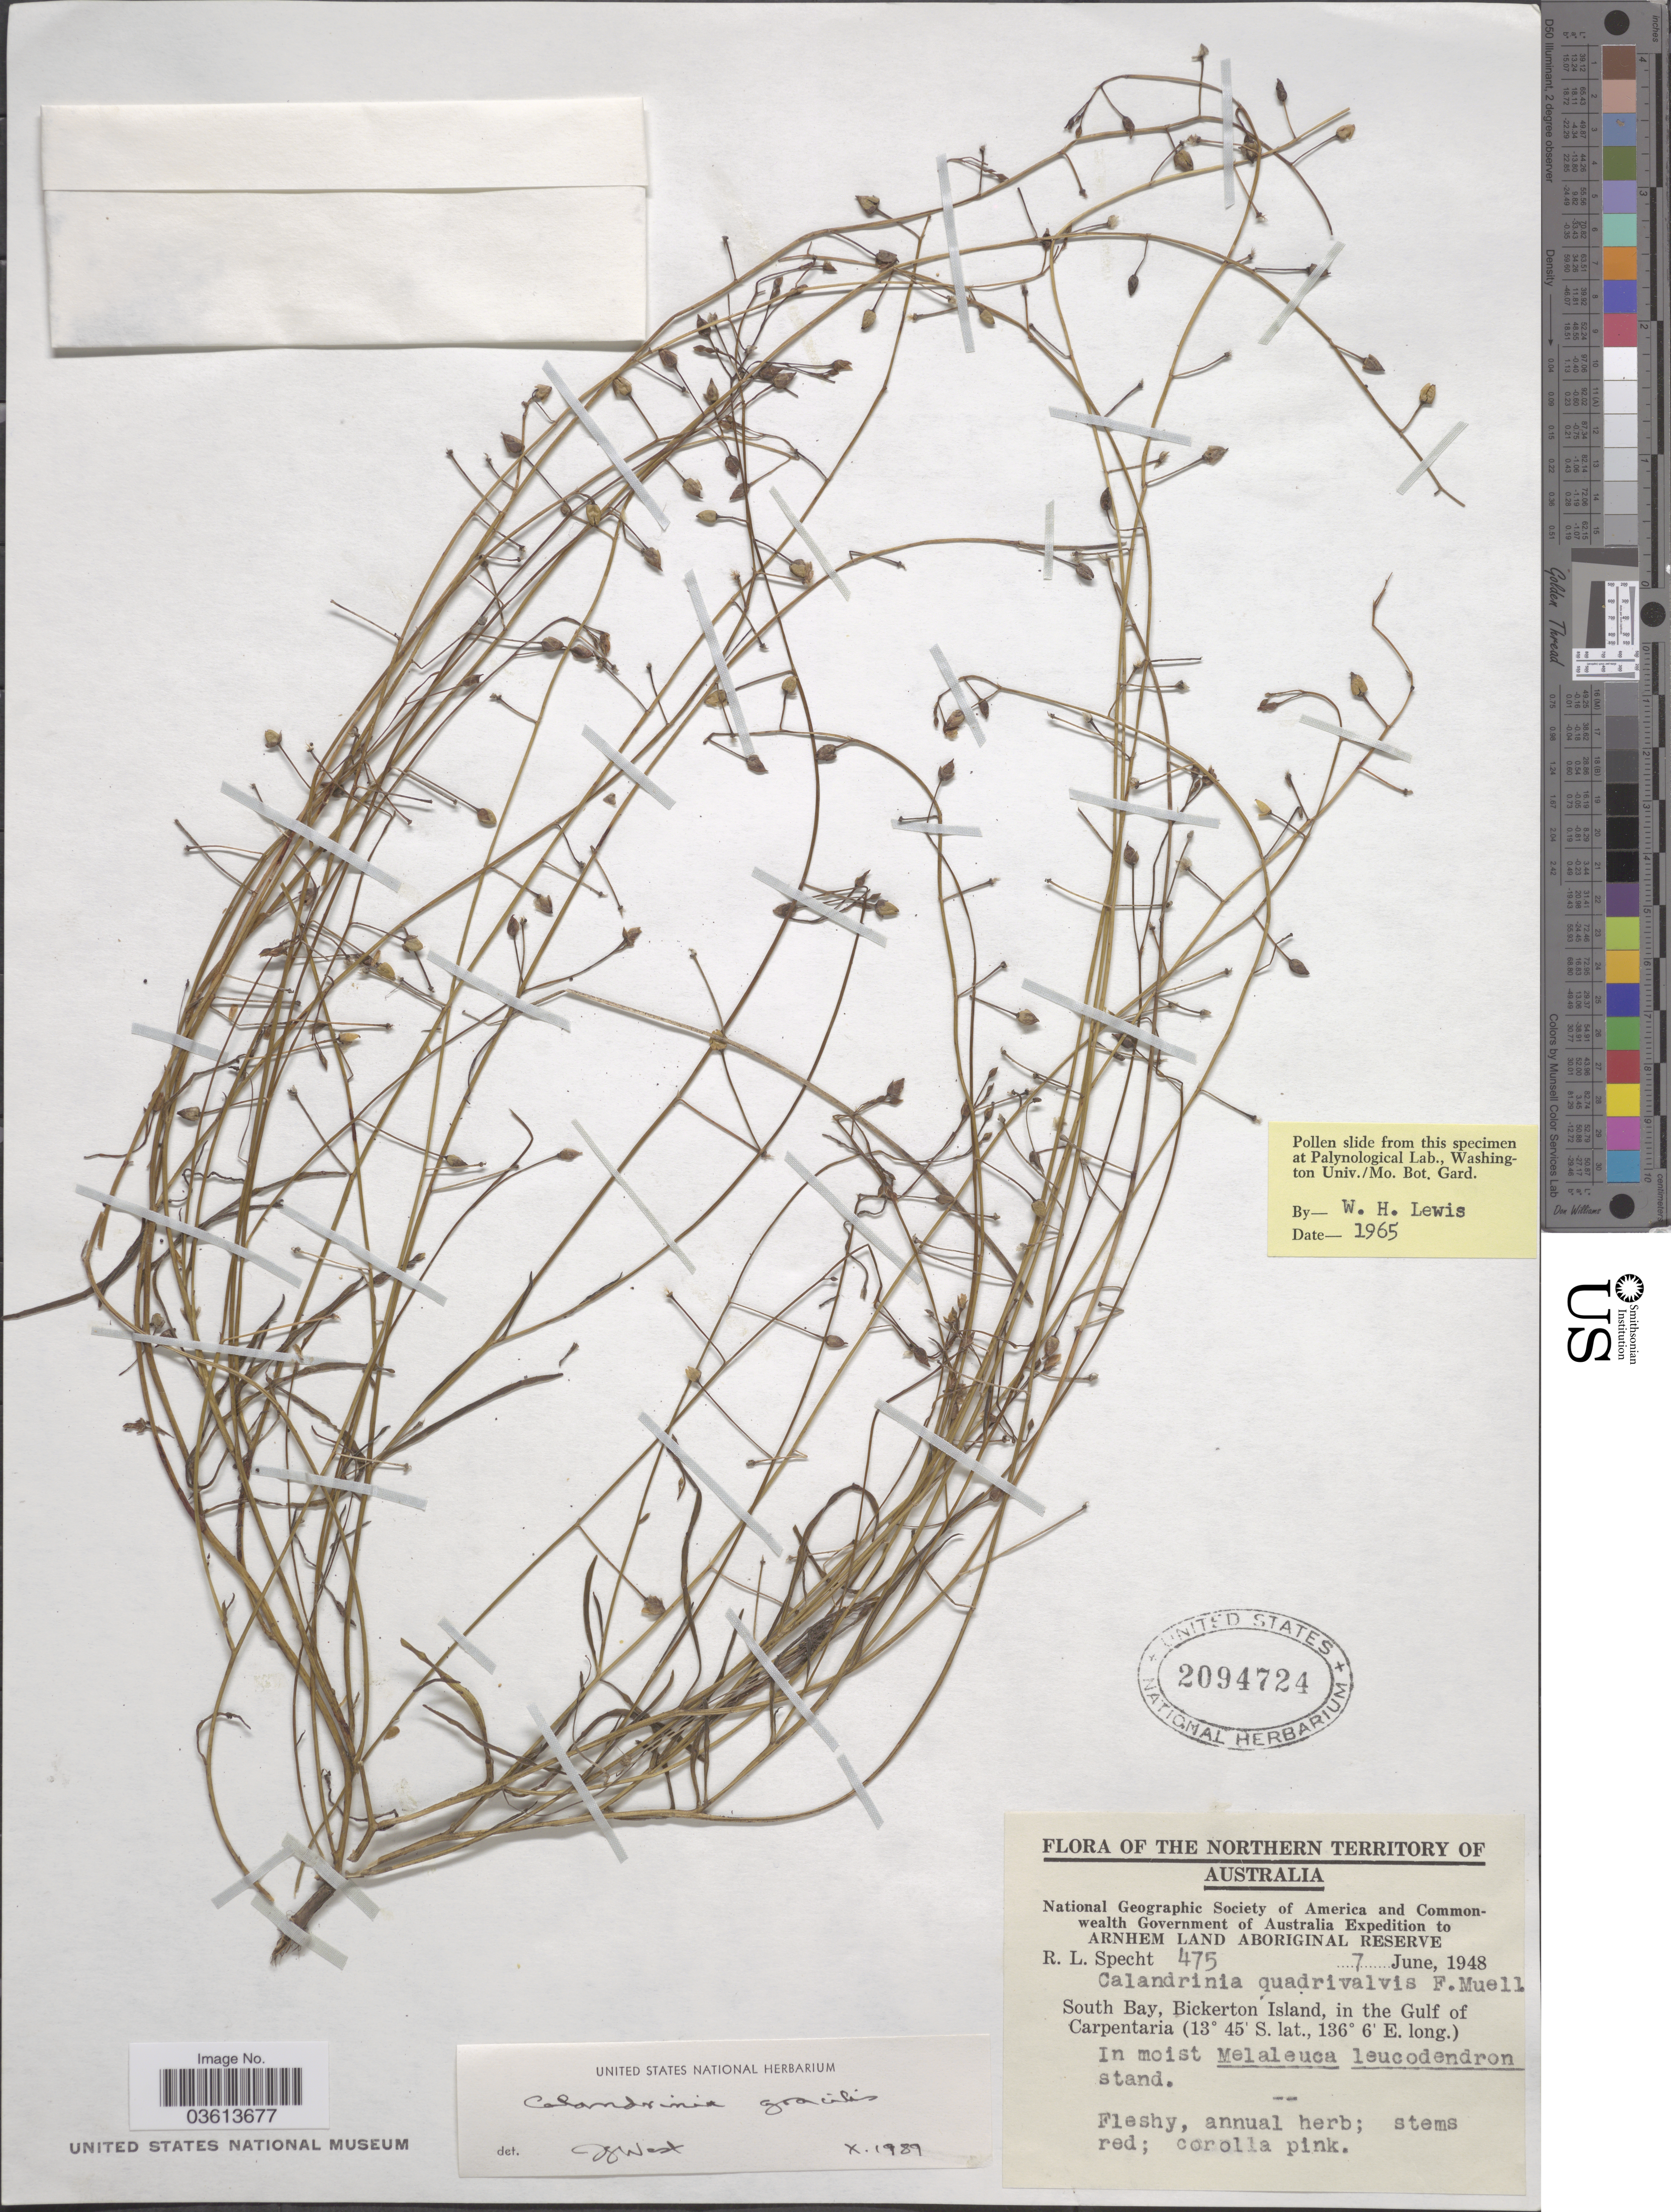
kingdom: Plantae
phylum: Tracheophyta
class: Magnoliopsida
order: Caryophyllales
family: Montiaceae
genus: Parakeelya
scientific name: Parakeelya gracilis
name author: (Benth.) Hershk.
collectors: R. L. Specht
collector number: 475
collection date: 1948-06-07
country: Australia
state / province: Northern Territory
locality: Arnhem Land Aboriginal Reserve. South Bay, Bickerton Island, in the Gulf of Carpentaria.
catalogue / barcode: US 2094724